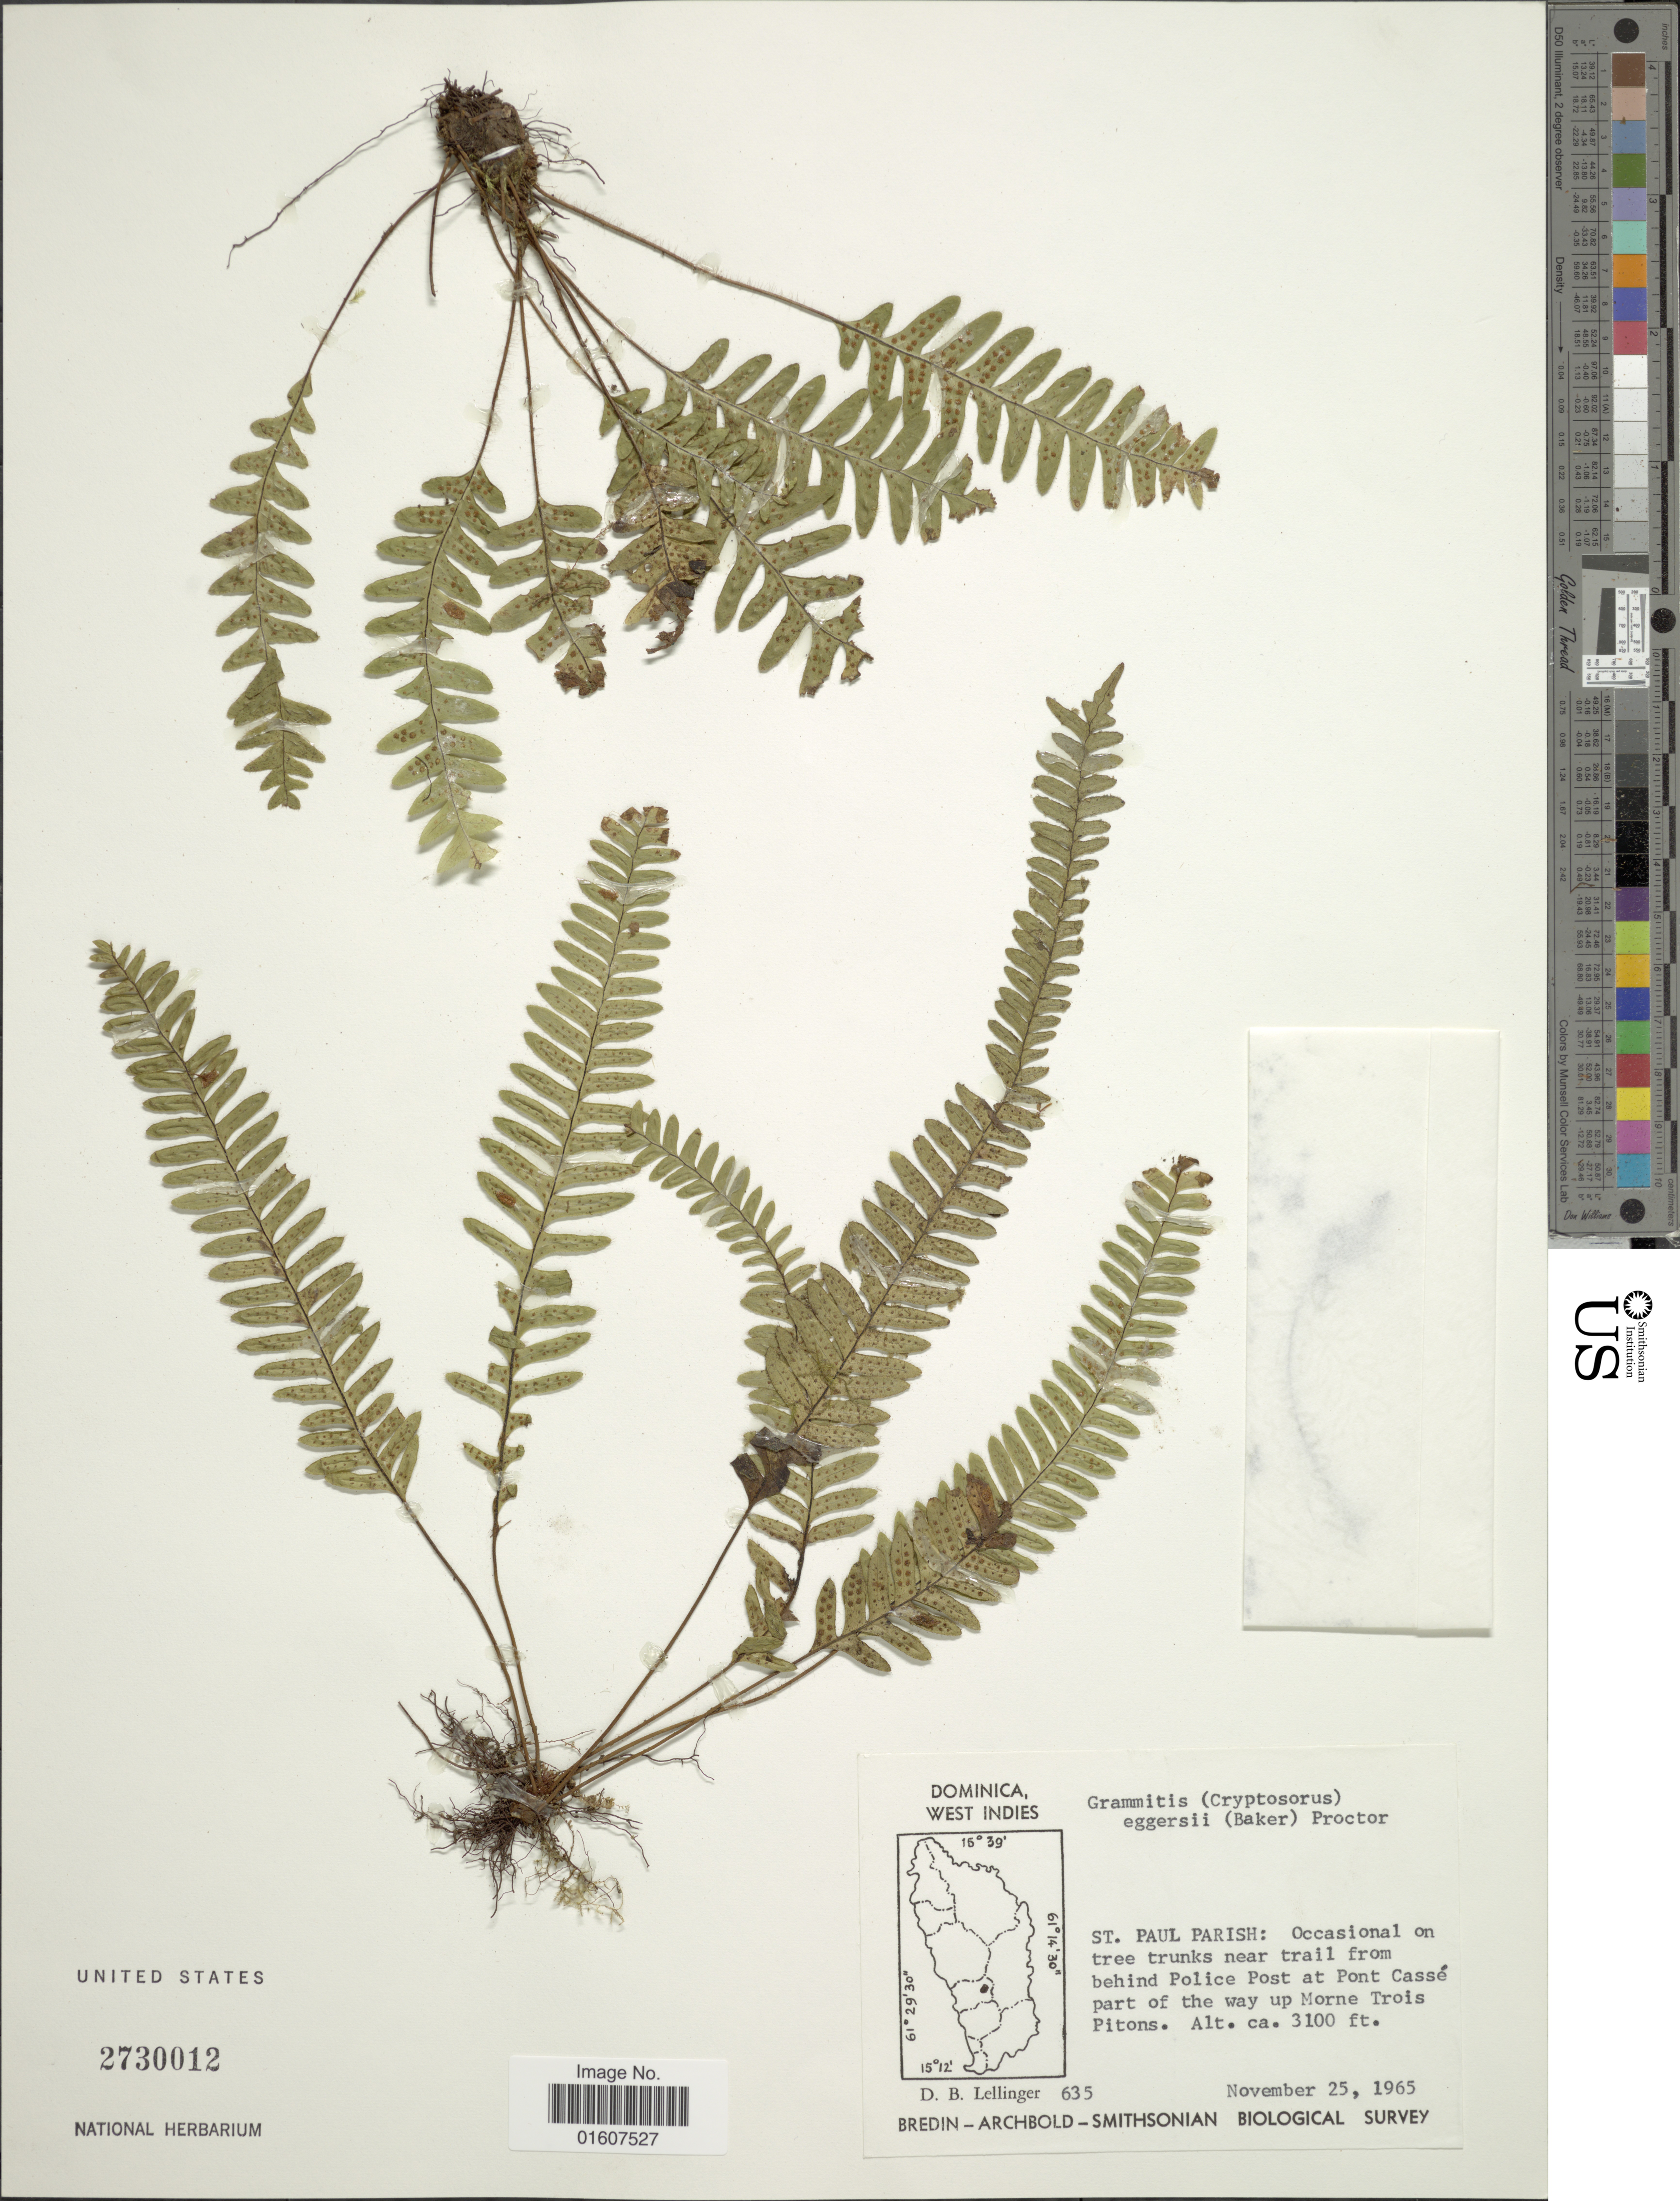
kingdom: Plantae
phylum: Tracheophyta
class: Polypodiopsida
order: Polypodiales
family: Polypodiaceae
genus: Terpsichore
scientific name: Terpsichore eggersii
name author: (Baker ex Hook.) A.R. Sm.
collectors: D. B. Lellinger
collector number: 635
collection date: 1965-10-25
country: Dominica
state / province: St. Paul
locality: St. Paul Parish: Occasional on tree trunks near trail from behind Police Post at Pont Cassé part of the way up Morne Trois Pitons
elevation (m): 945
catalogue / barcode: US 2730012